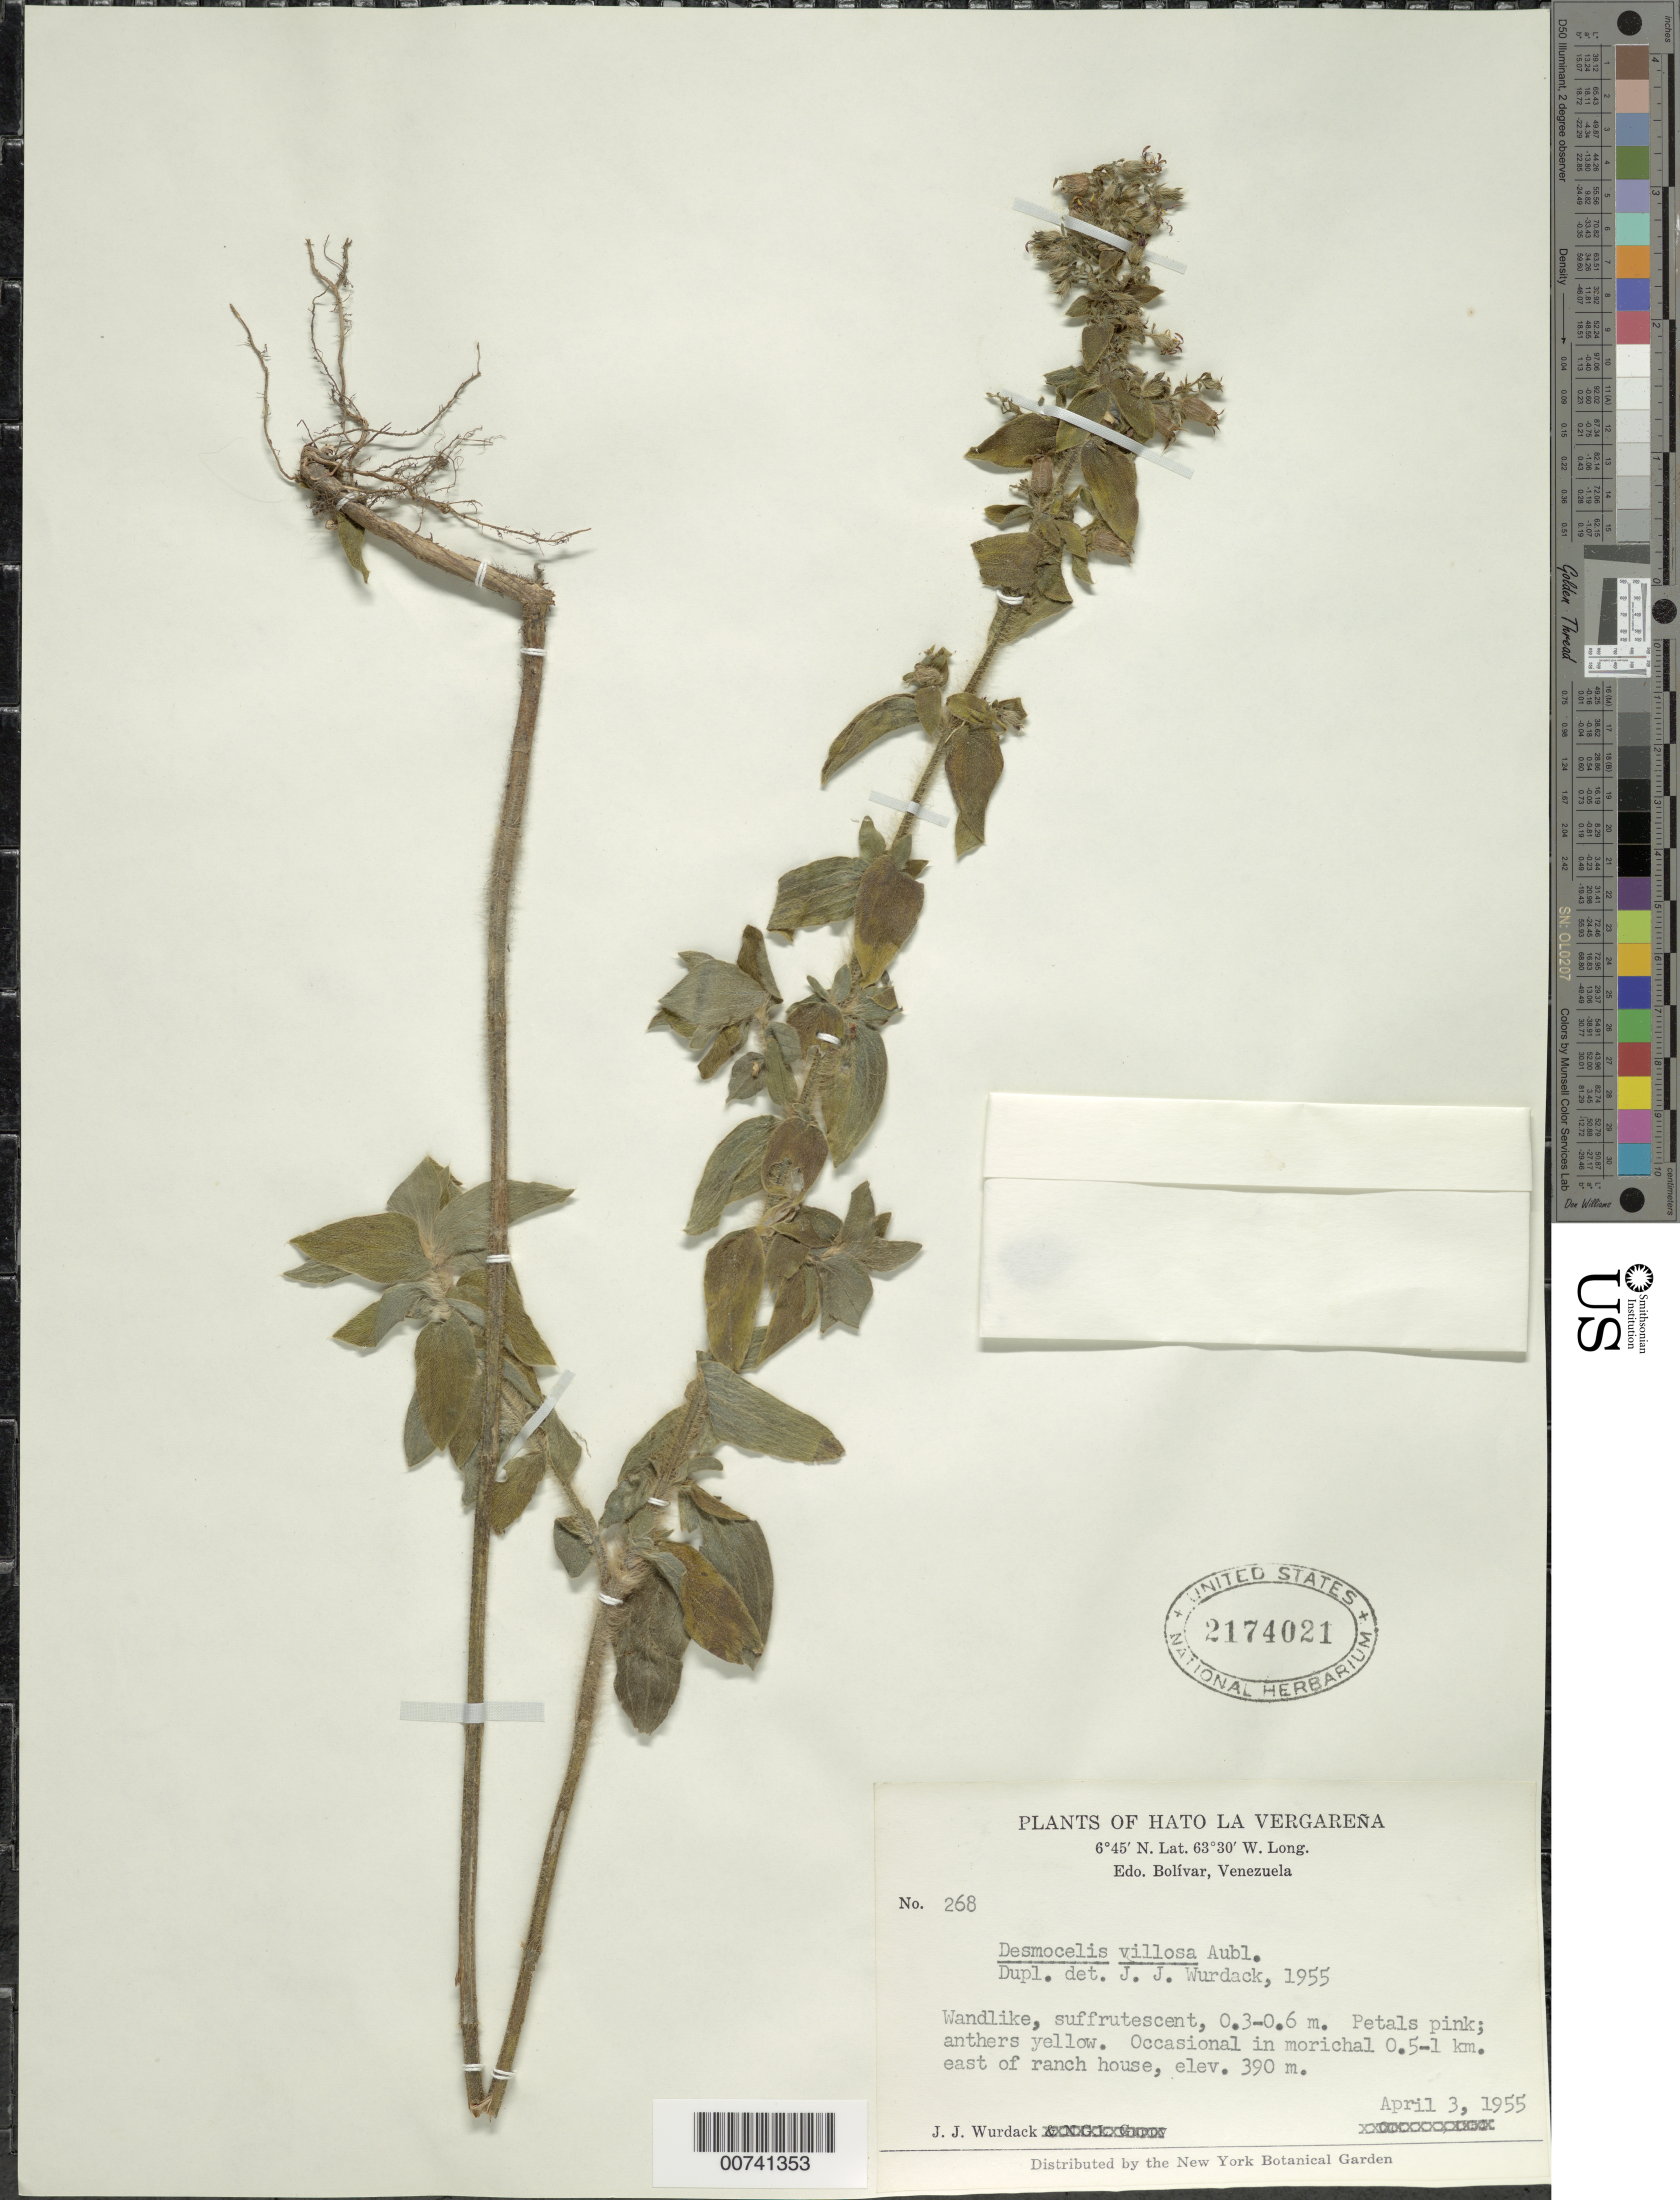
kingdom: Plantae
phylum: Tracheophyta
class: Magnoliopsida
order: Myrtales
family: Melastomataceae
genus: Desmoscelis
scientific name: Desmoscelis villosa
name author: (Aubl.) Naudin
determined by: Wurdack, John J., (US), US (UNITED STATES)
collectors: J. J. Wurdack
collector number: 268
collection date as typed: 3-Apr-55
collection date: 1955-04-03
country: Venezuela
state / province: Bolívar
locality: Hato La Vergarena, 0.5-1 km E of ranch house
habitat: Morichal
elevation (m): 390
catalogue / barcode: US 2174021